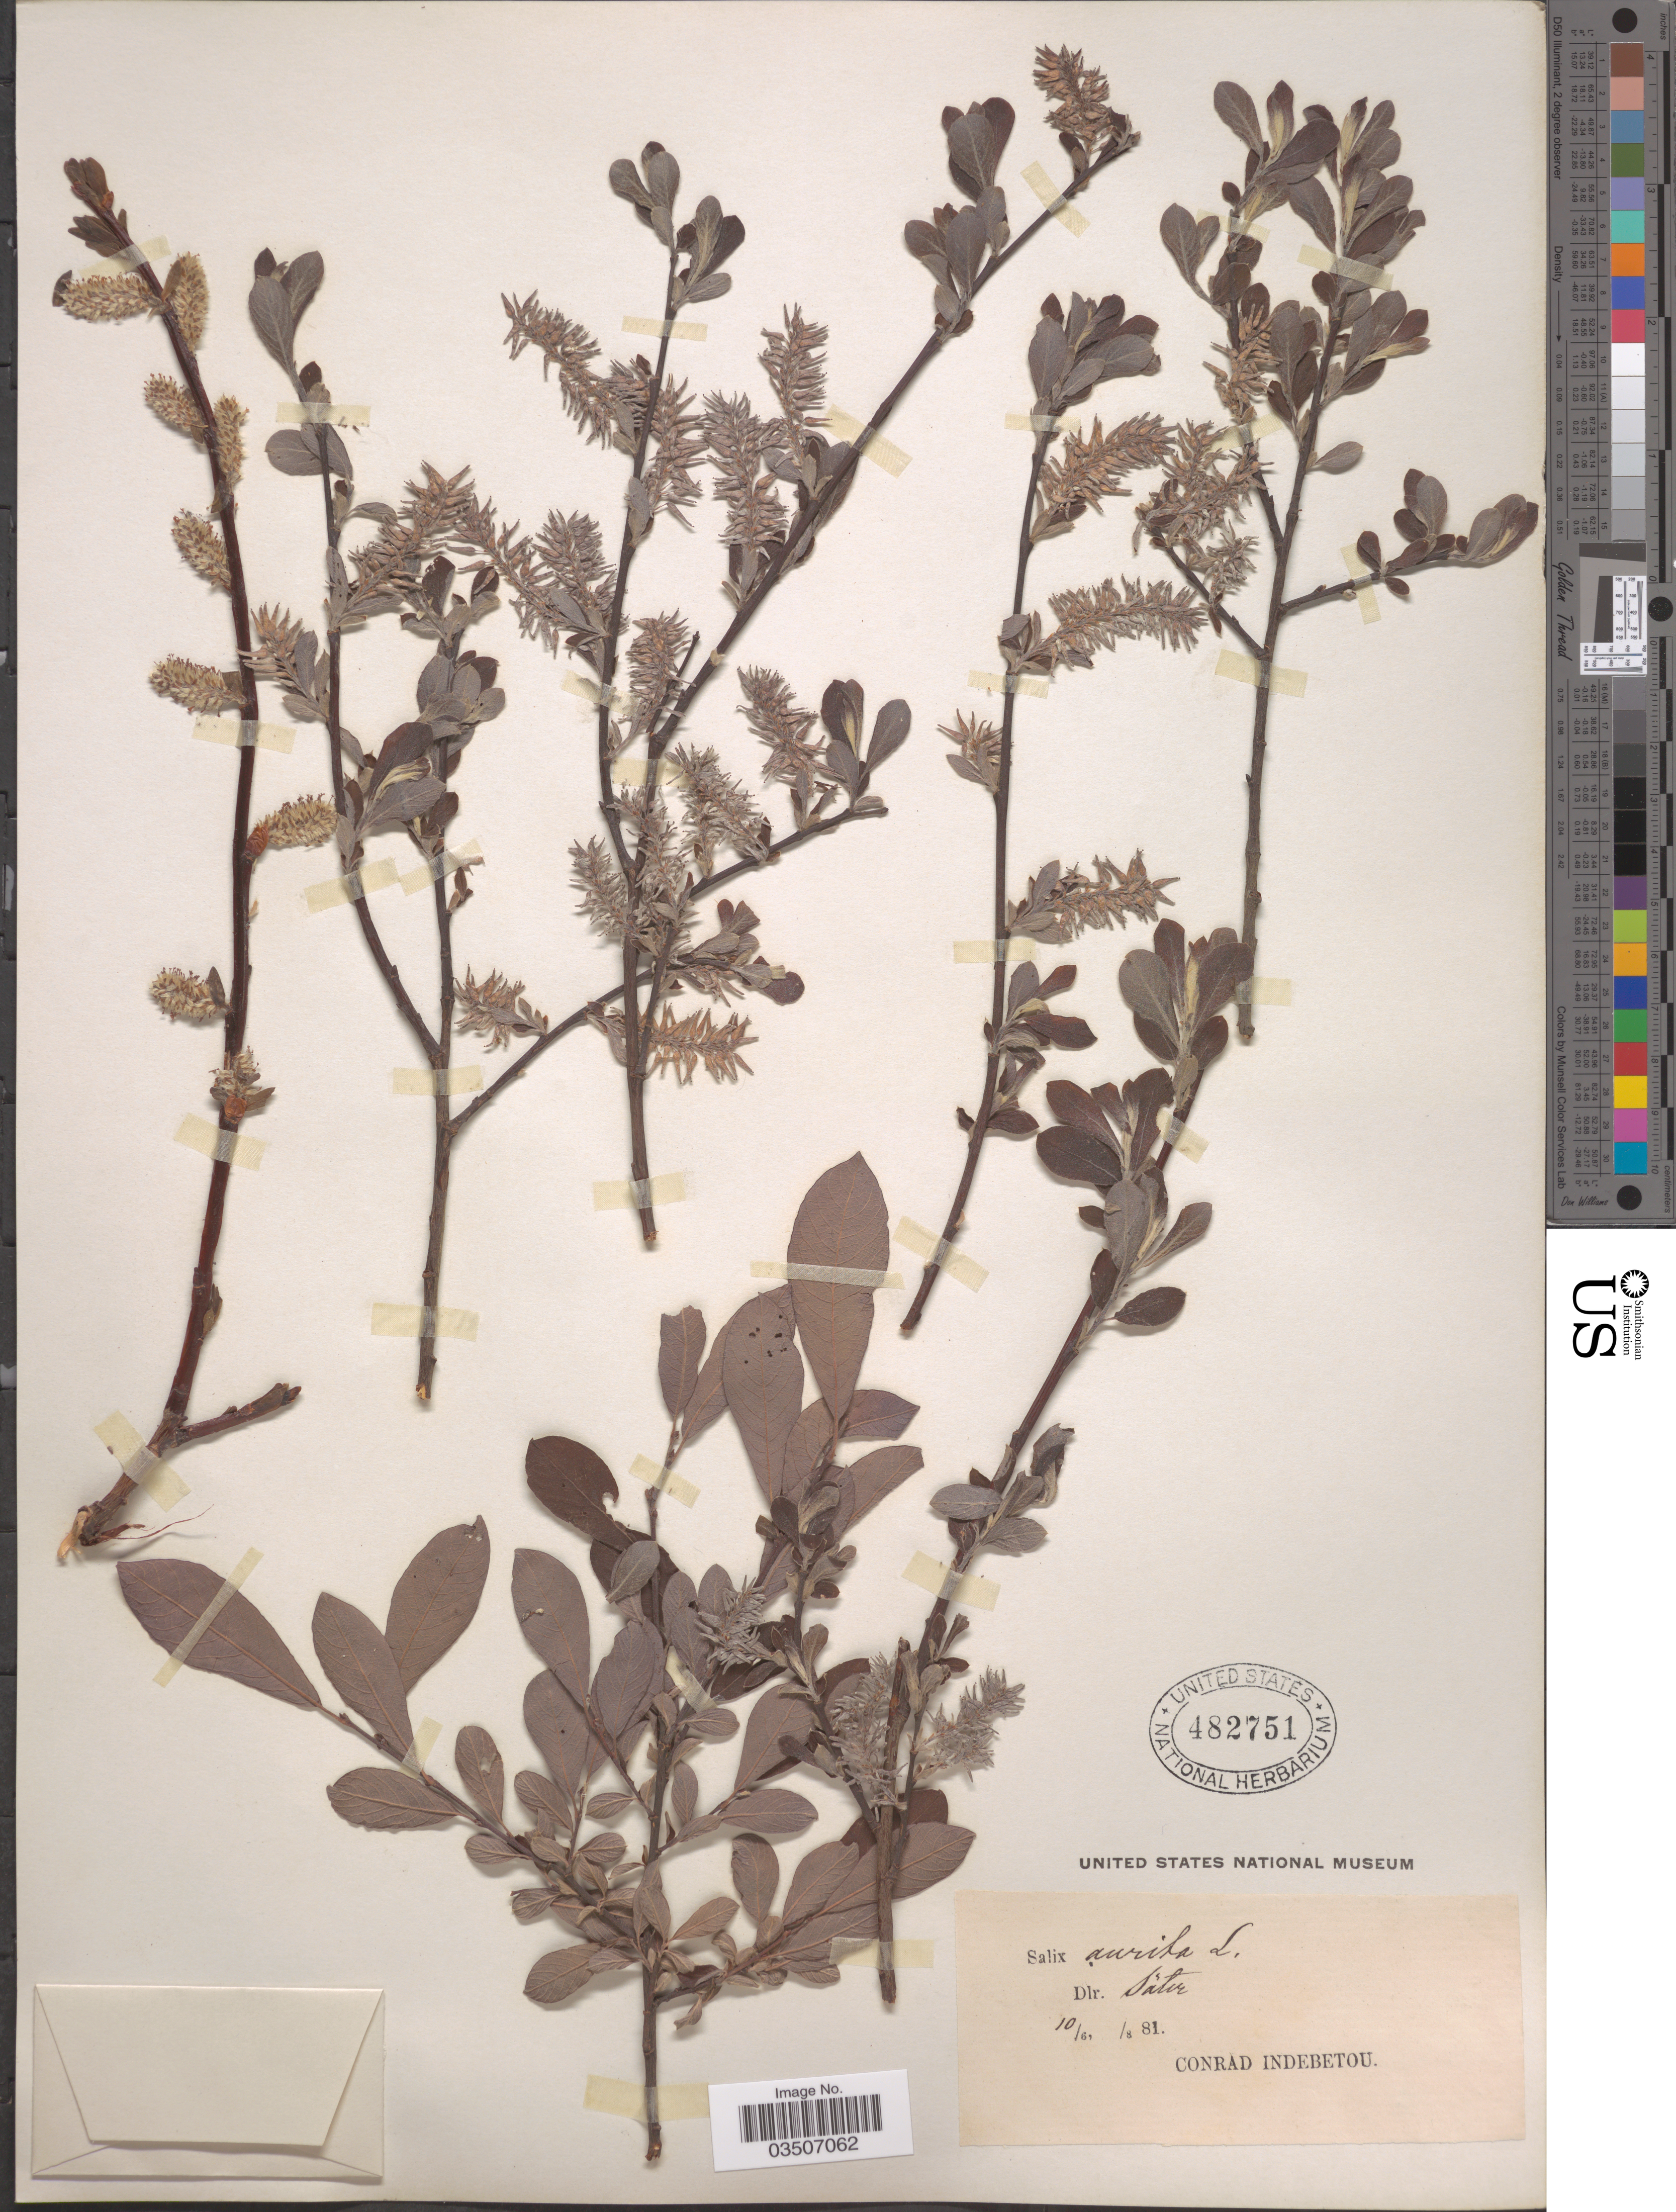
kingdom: Plantae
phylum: Tracheophyta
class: Magnoliopsida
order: Malpighiales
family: Salicaceae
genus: Salix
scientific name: Salix aurita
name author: L.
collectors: C. Indebetou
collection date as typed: Transcribed d/m/y: 10/6/81 to /8/81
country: Sweden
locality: Dlr. Säter.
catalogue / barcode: US 482751